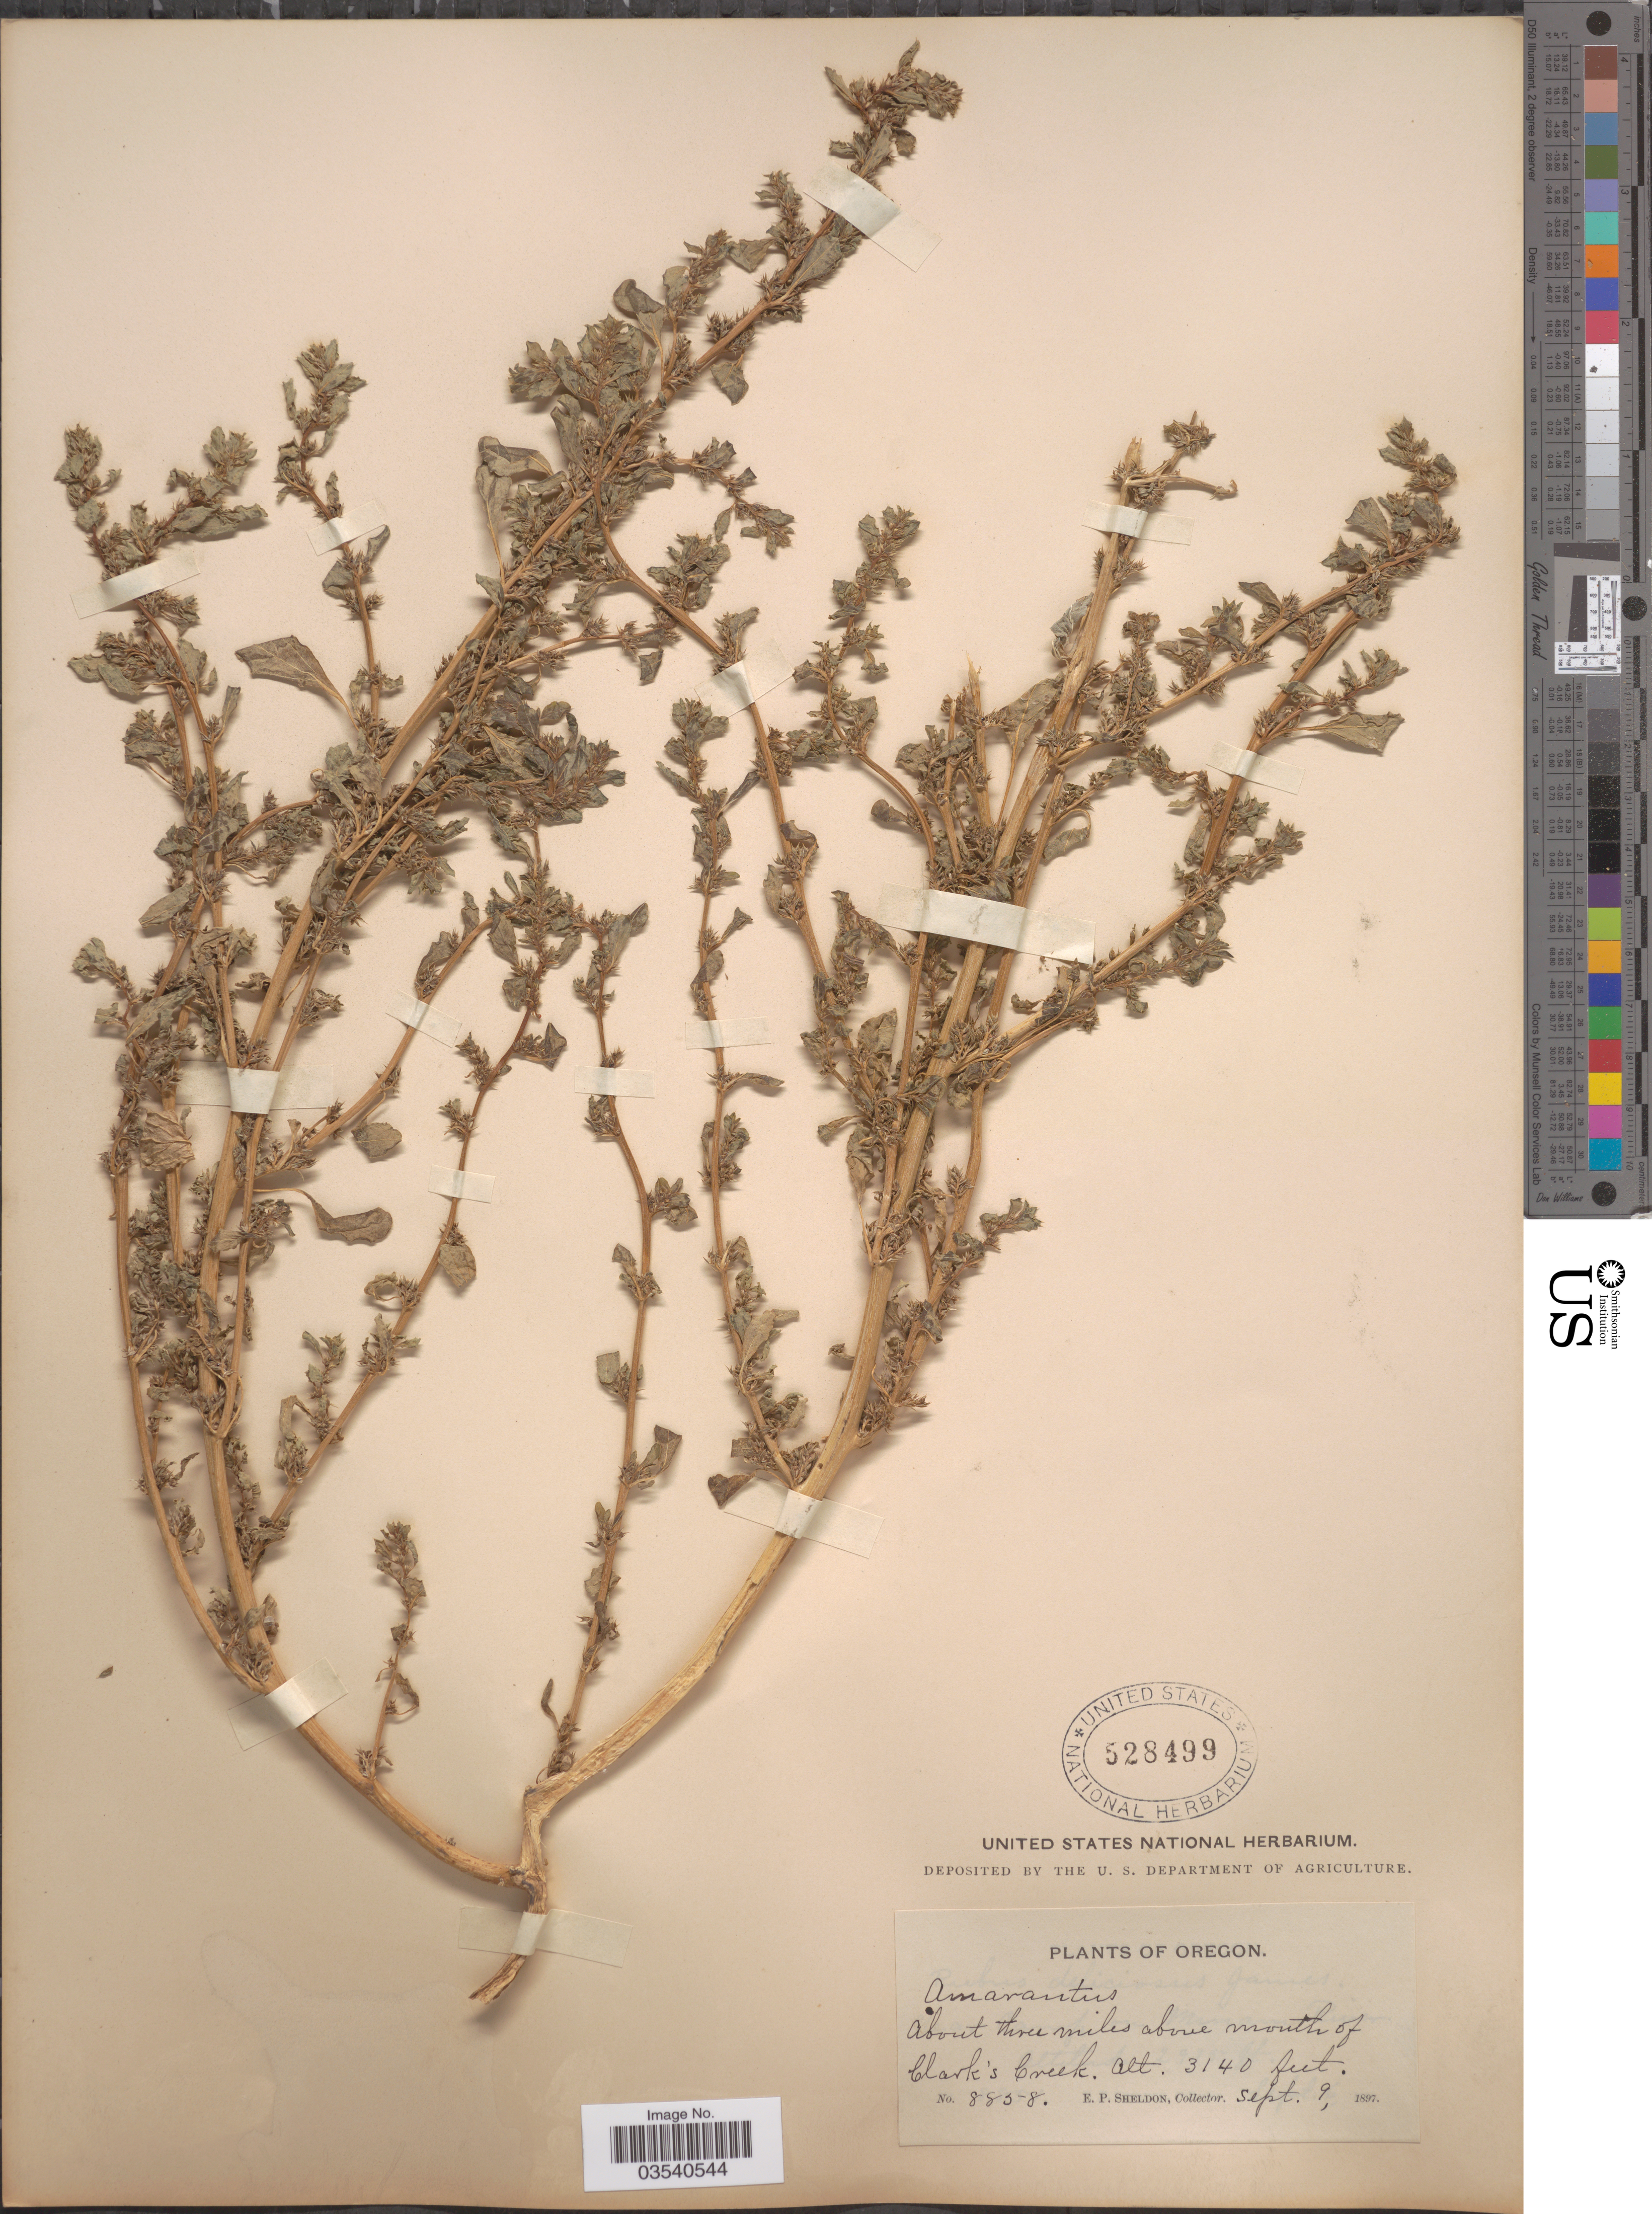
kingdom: Plantae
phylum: Tracheophyta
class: Magnoliopsida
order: Caryophyllales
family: Amaranthaceae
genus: Amaranthus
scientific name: Amaranthus graecizans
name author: L.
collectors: E. P. Sheldon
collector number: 8858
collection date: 1897-09-09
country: United States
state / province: Oregon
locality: About three miles above mouth of Clark's Creek.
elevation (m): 957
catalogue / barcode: US 528499